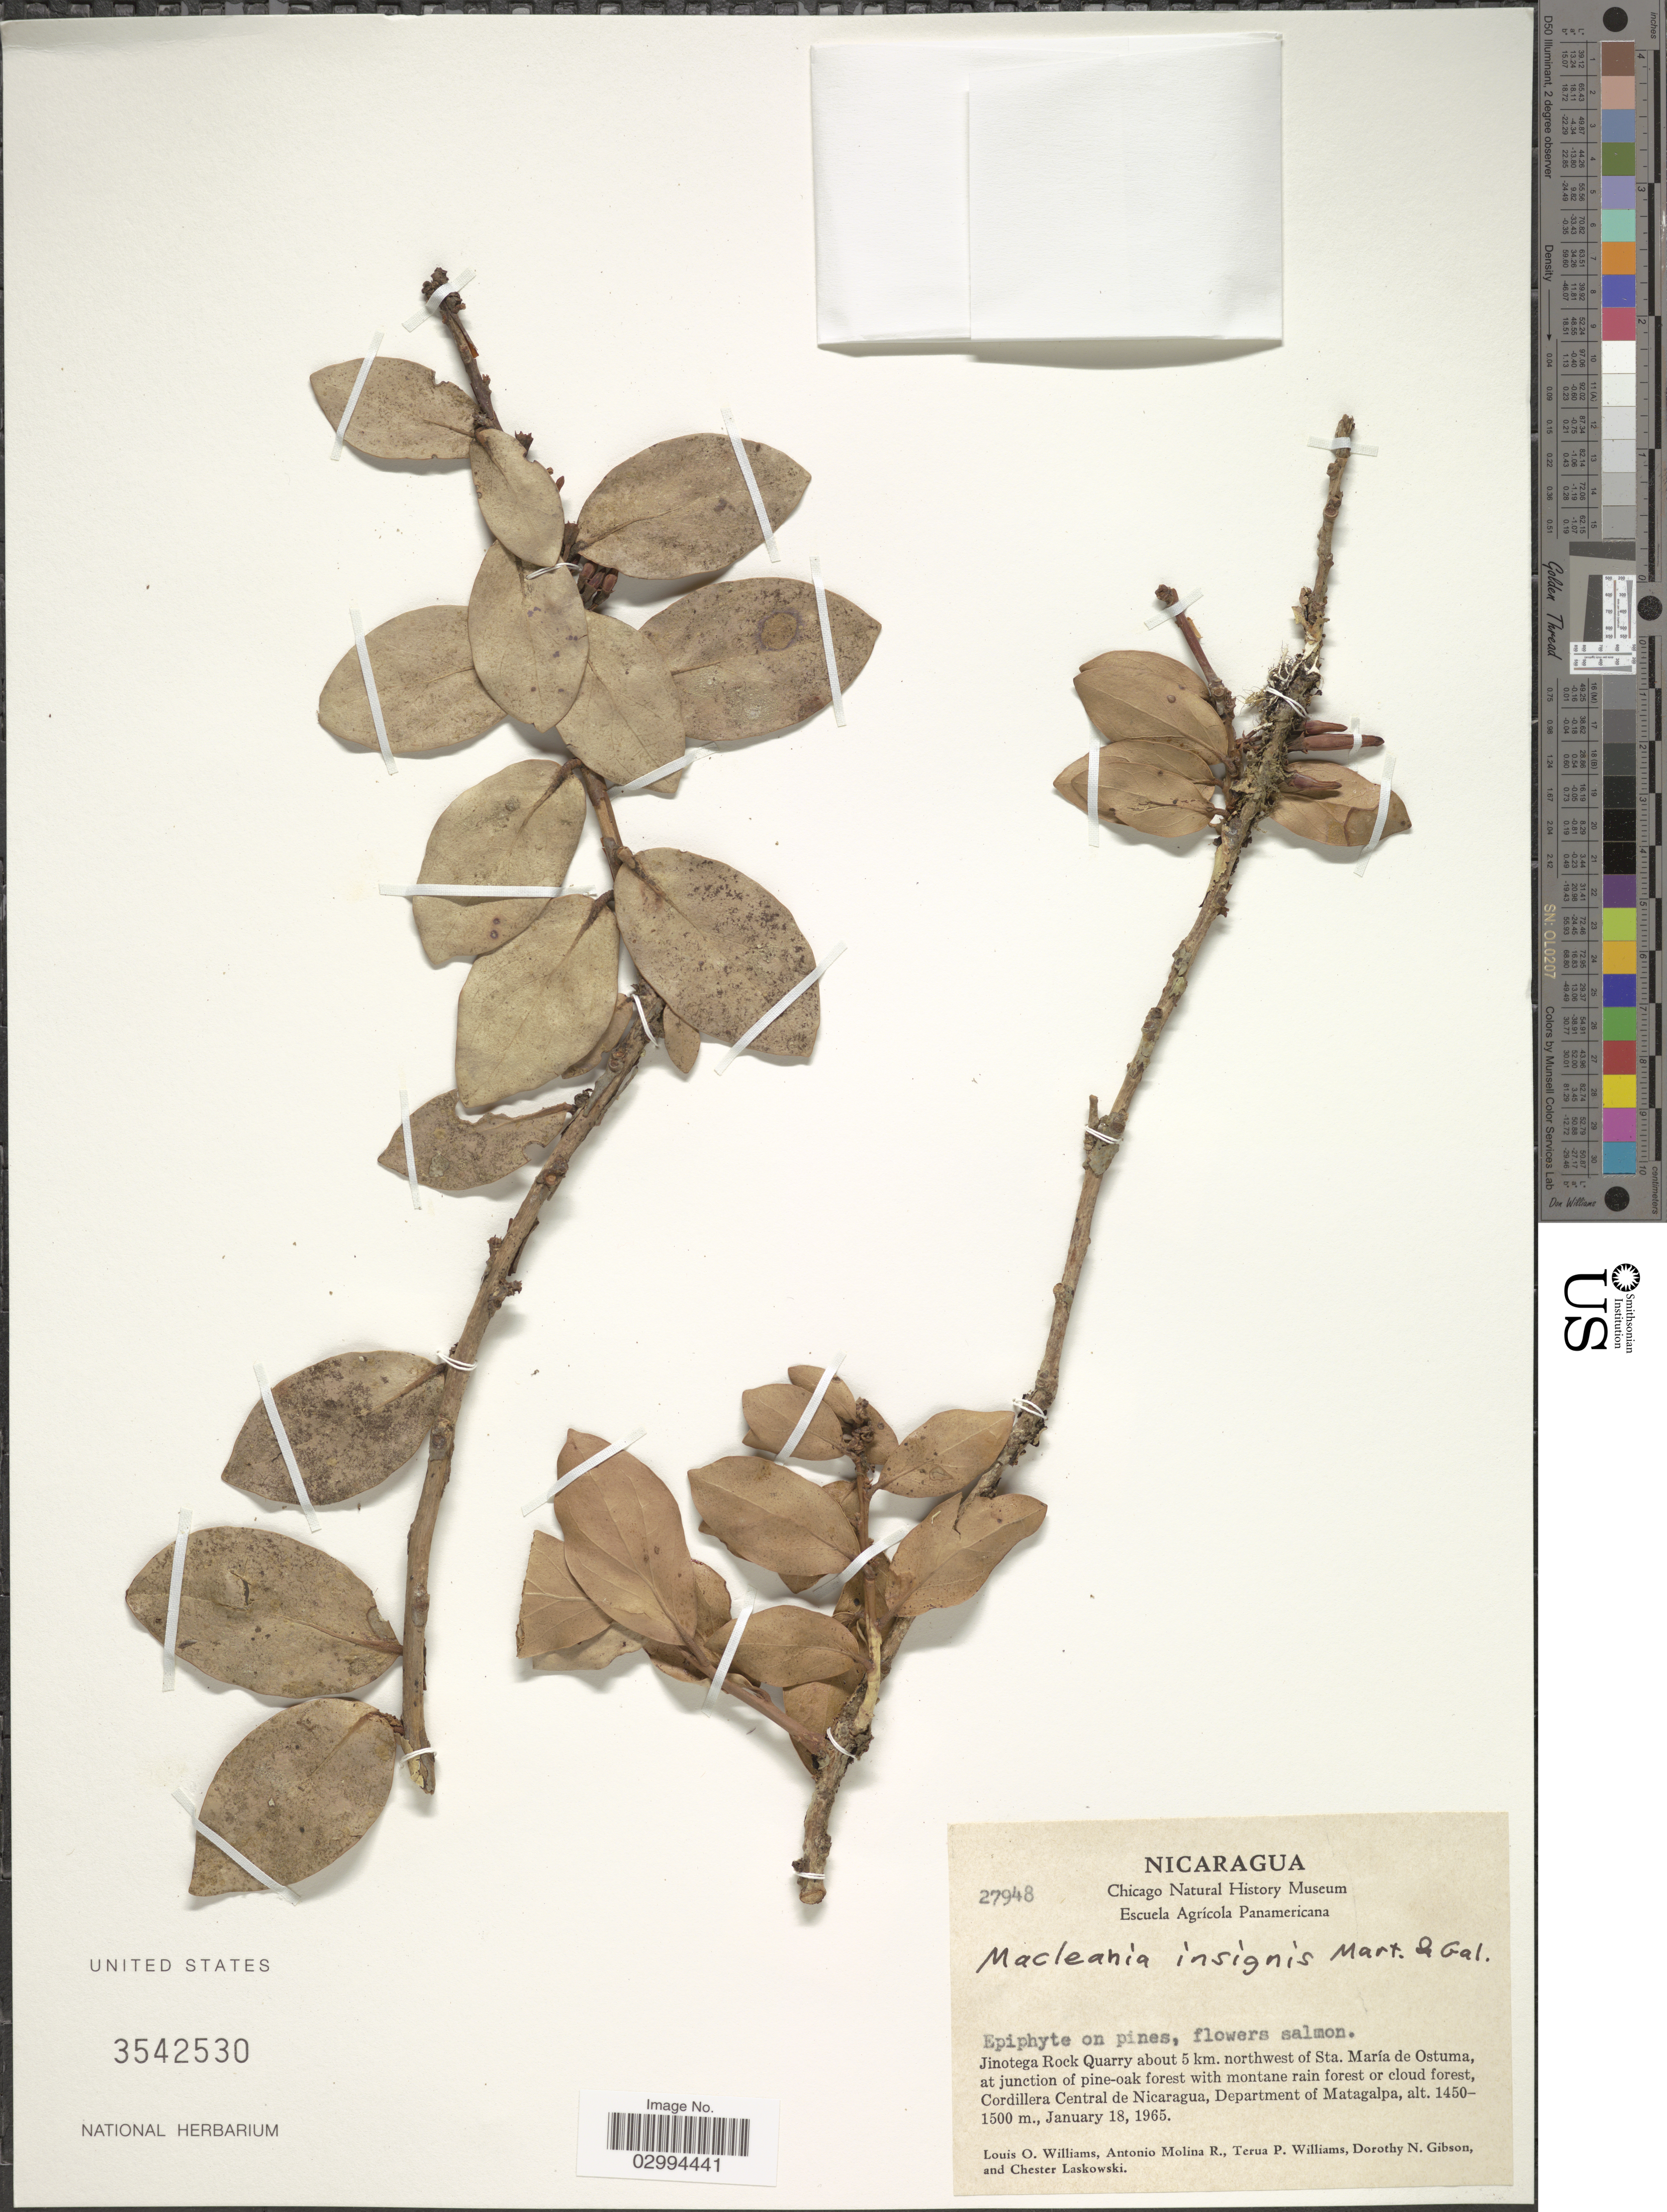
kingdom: Plantae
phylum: Tracheophyta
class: Magnoliopsida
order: Ericales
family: Ericaceae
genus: Macleania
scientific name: Macleania insignis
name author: M. Martens & Galeotti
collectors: L. O. Williams, A. Molina R., T. Williams, D. N. Gibson & C. Laskowski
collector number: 27948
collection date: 1965-01-18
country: Nicaragua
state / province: Matagalpa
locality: Jinotega Rock Quarry about 5 km. northwest of Sta. María de Ostuma, Cordillera Central de Nicaragua, Department of Matagalpa.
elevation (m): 1450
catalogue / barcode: US 3542530